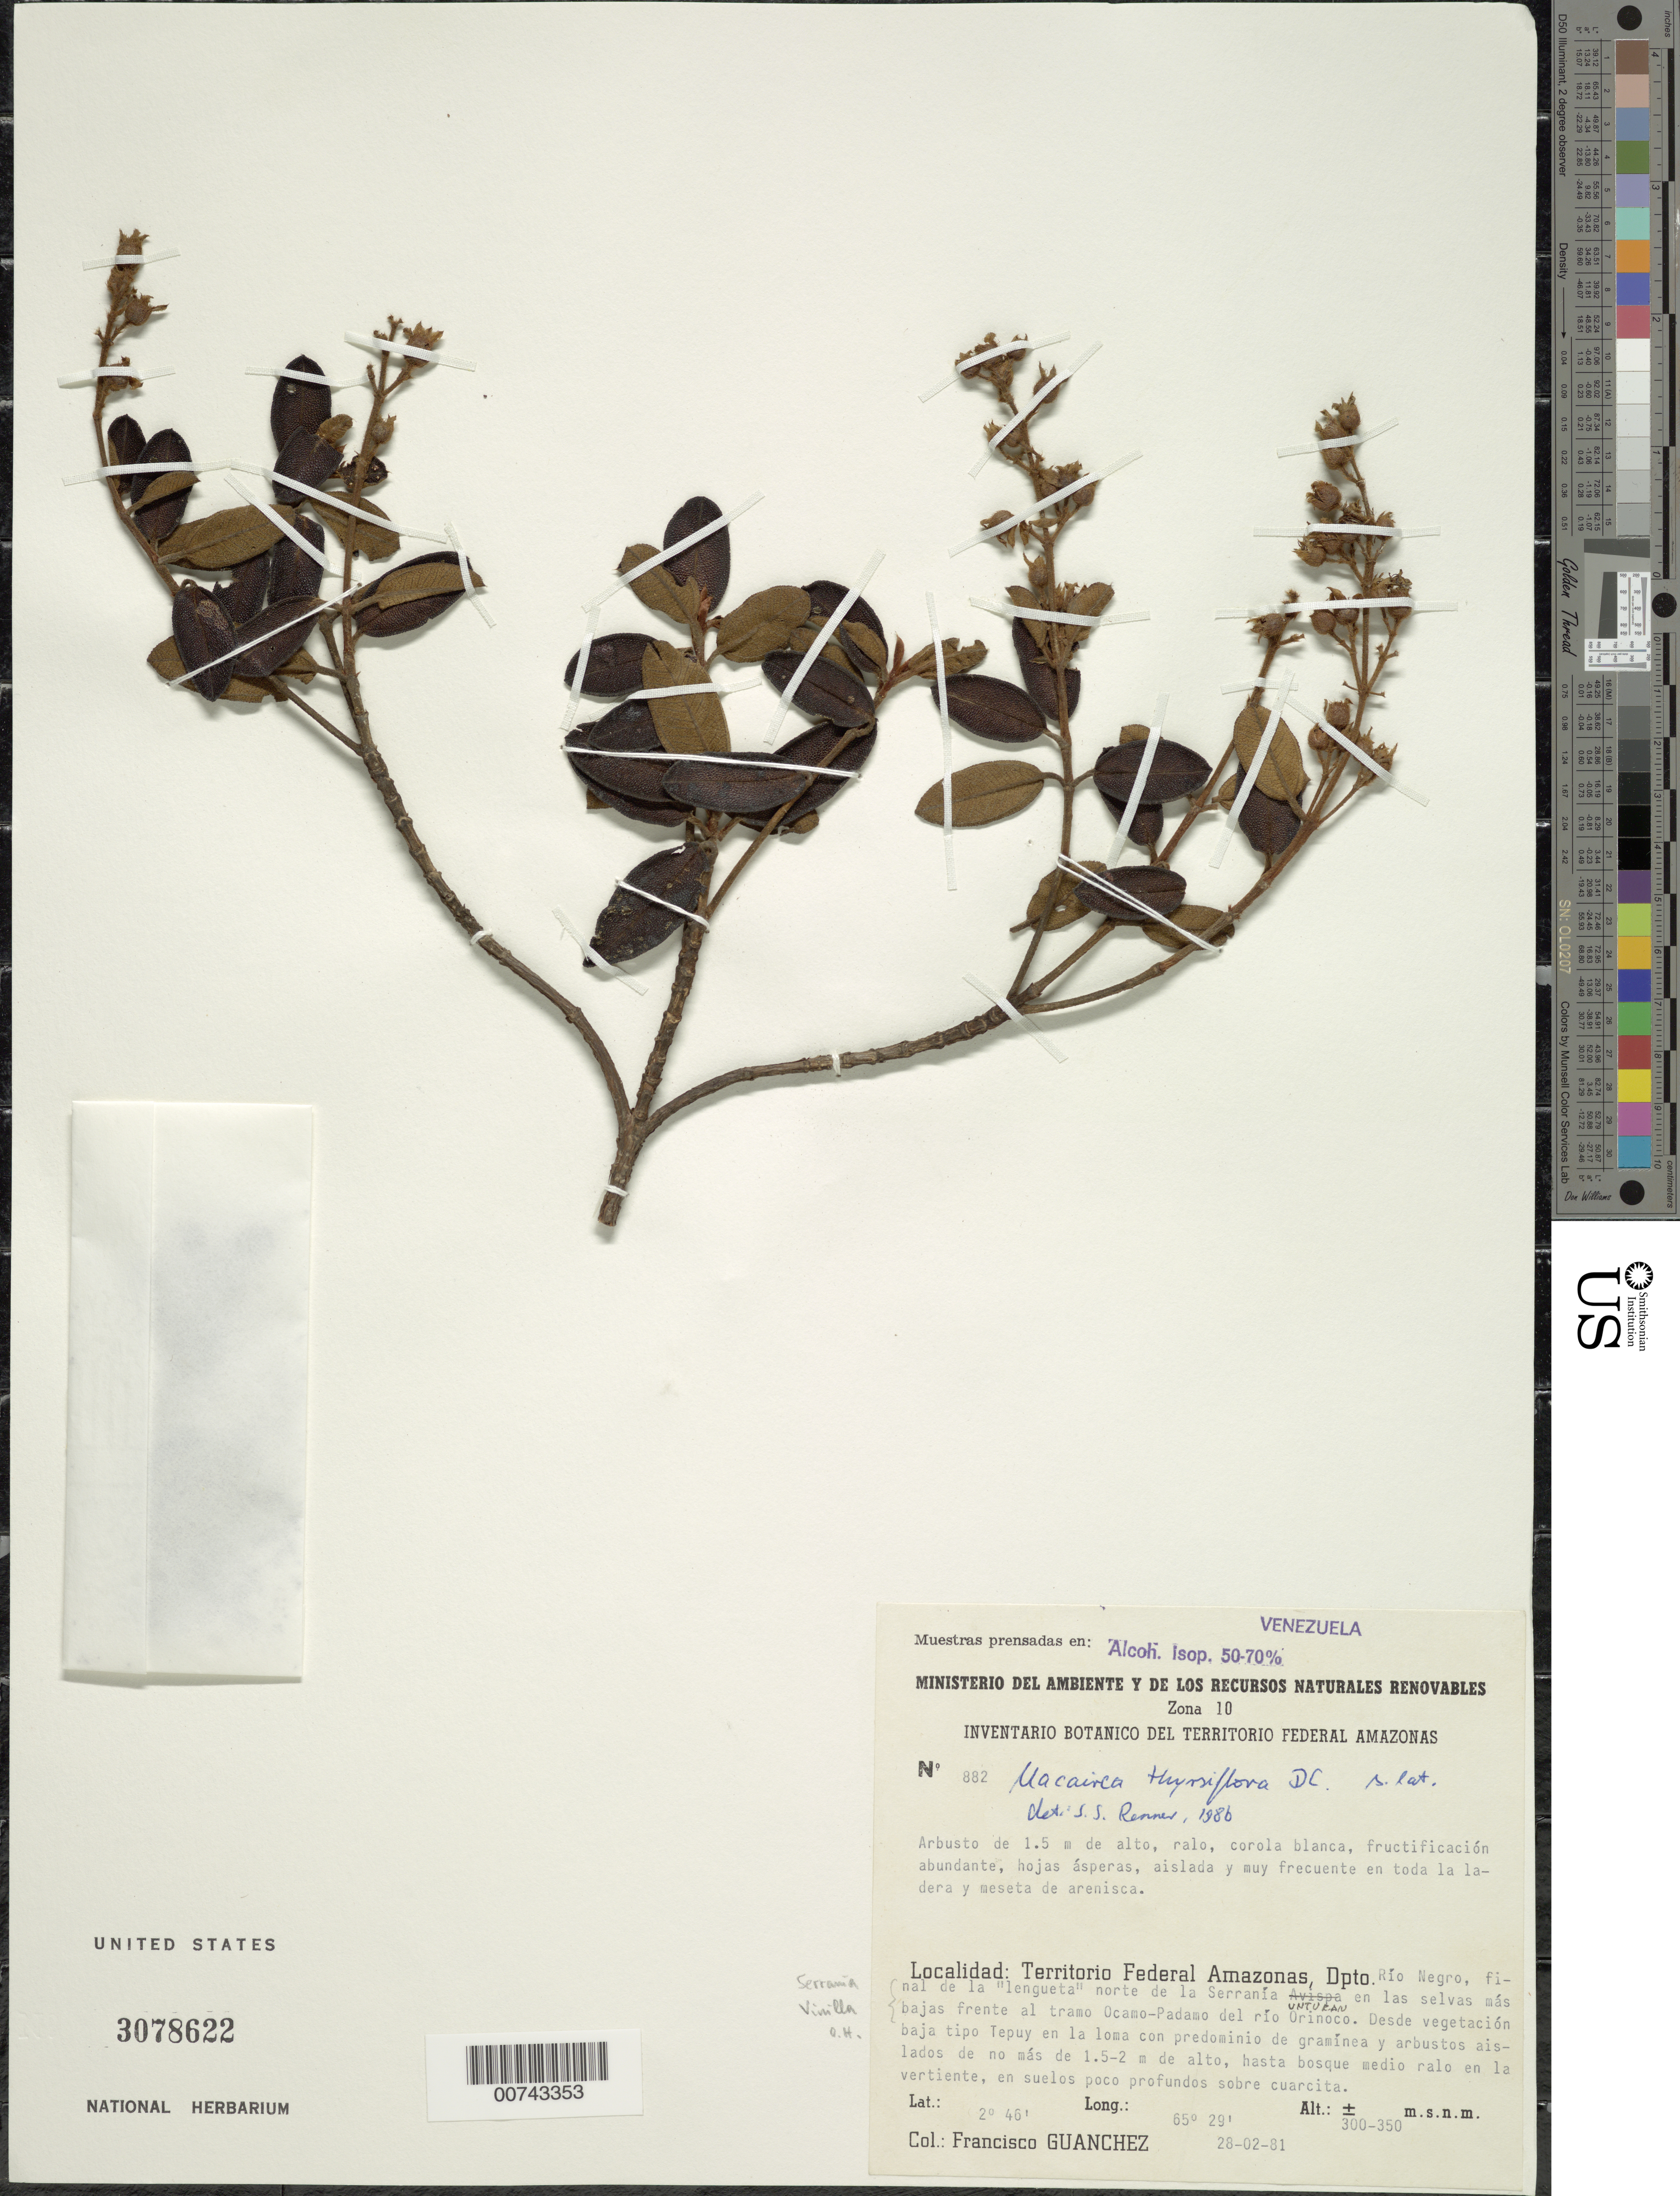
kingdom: Plantae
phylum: Tracheophyta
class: Magnoliopsida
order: Myrtales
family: Melastomataceae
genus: Macairea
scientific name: Macairea thyrsiflora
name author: DC.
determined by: Wurdack, John J., (US), US (UNITED STATES)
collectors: F. Guánchez M.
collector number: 882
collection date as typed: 28-Feb-81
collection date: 1981-02-28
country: Venezuela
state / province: Amazonas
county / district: Río Negro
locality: Vinilla, final de la "lengueta" norte de la Serranía frente al tramo Ocamo-Padamo del río Orinoco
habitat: Hasta bosque medio ralo en la vertiente, en suelos poco profundos sobre cuarcita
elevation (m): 300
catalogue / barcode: US 3078622